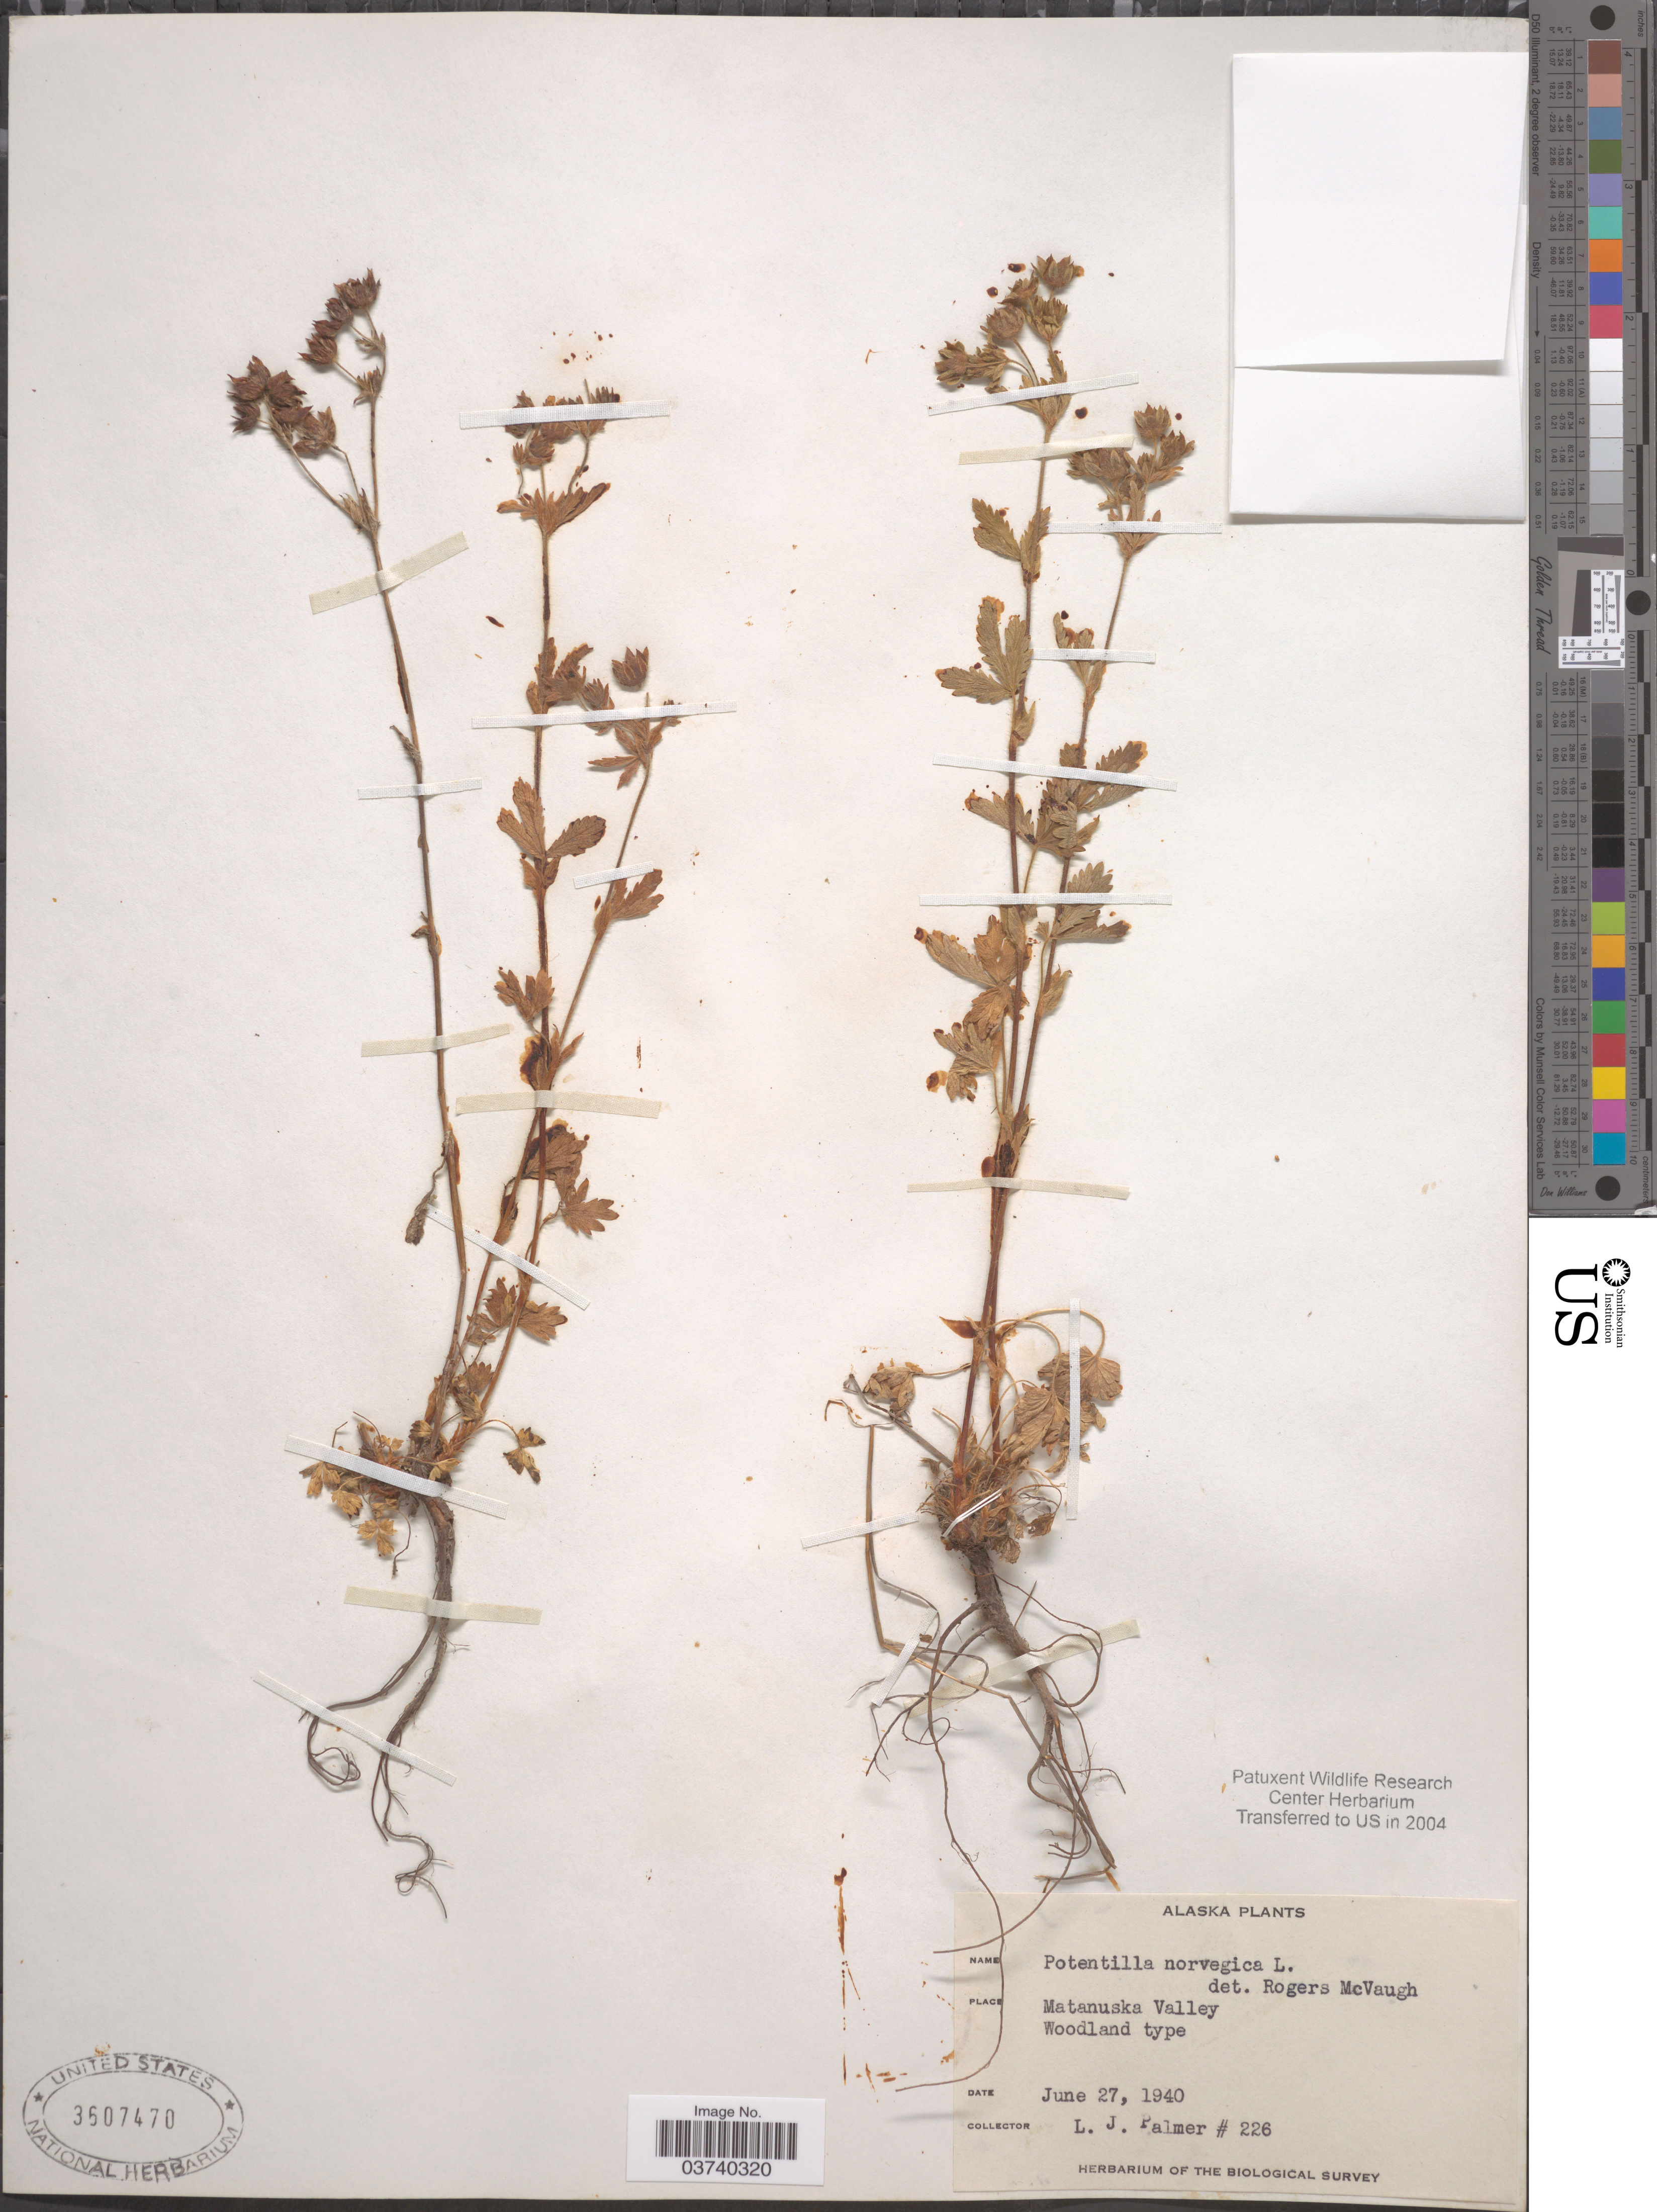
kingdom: Plantae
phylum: Tracheophyta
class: Magnoliopsida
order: Rosales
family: Rosaceae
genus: Potentilla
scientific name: Potentilla norvegica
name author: L.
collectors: L. J. Palmer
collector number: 226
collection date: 1940-06-27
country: United States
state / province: Alaska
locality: Matanuska Valley.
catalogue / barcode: US 3607470